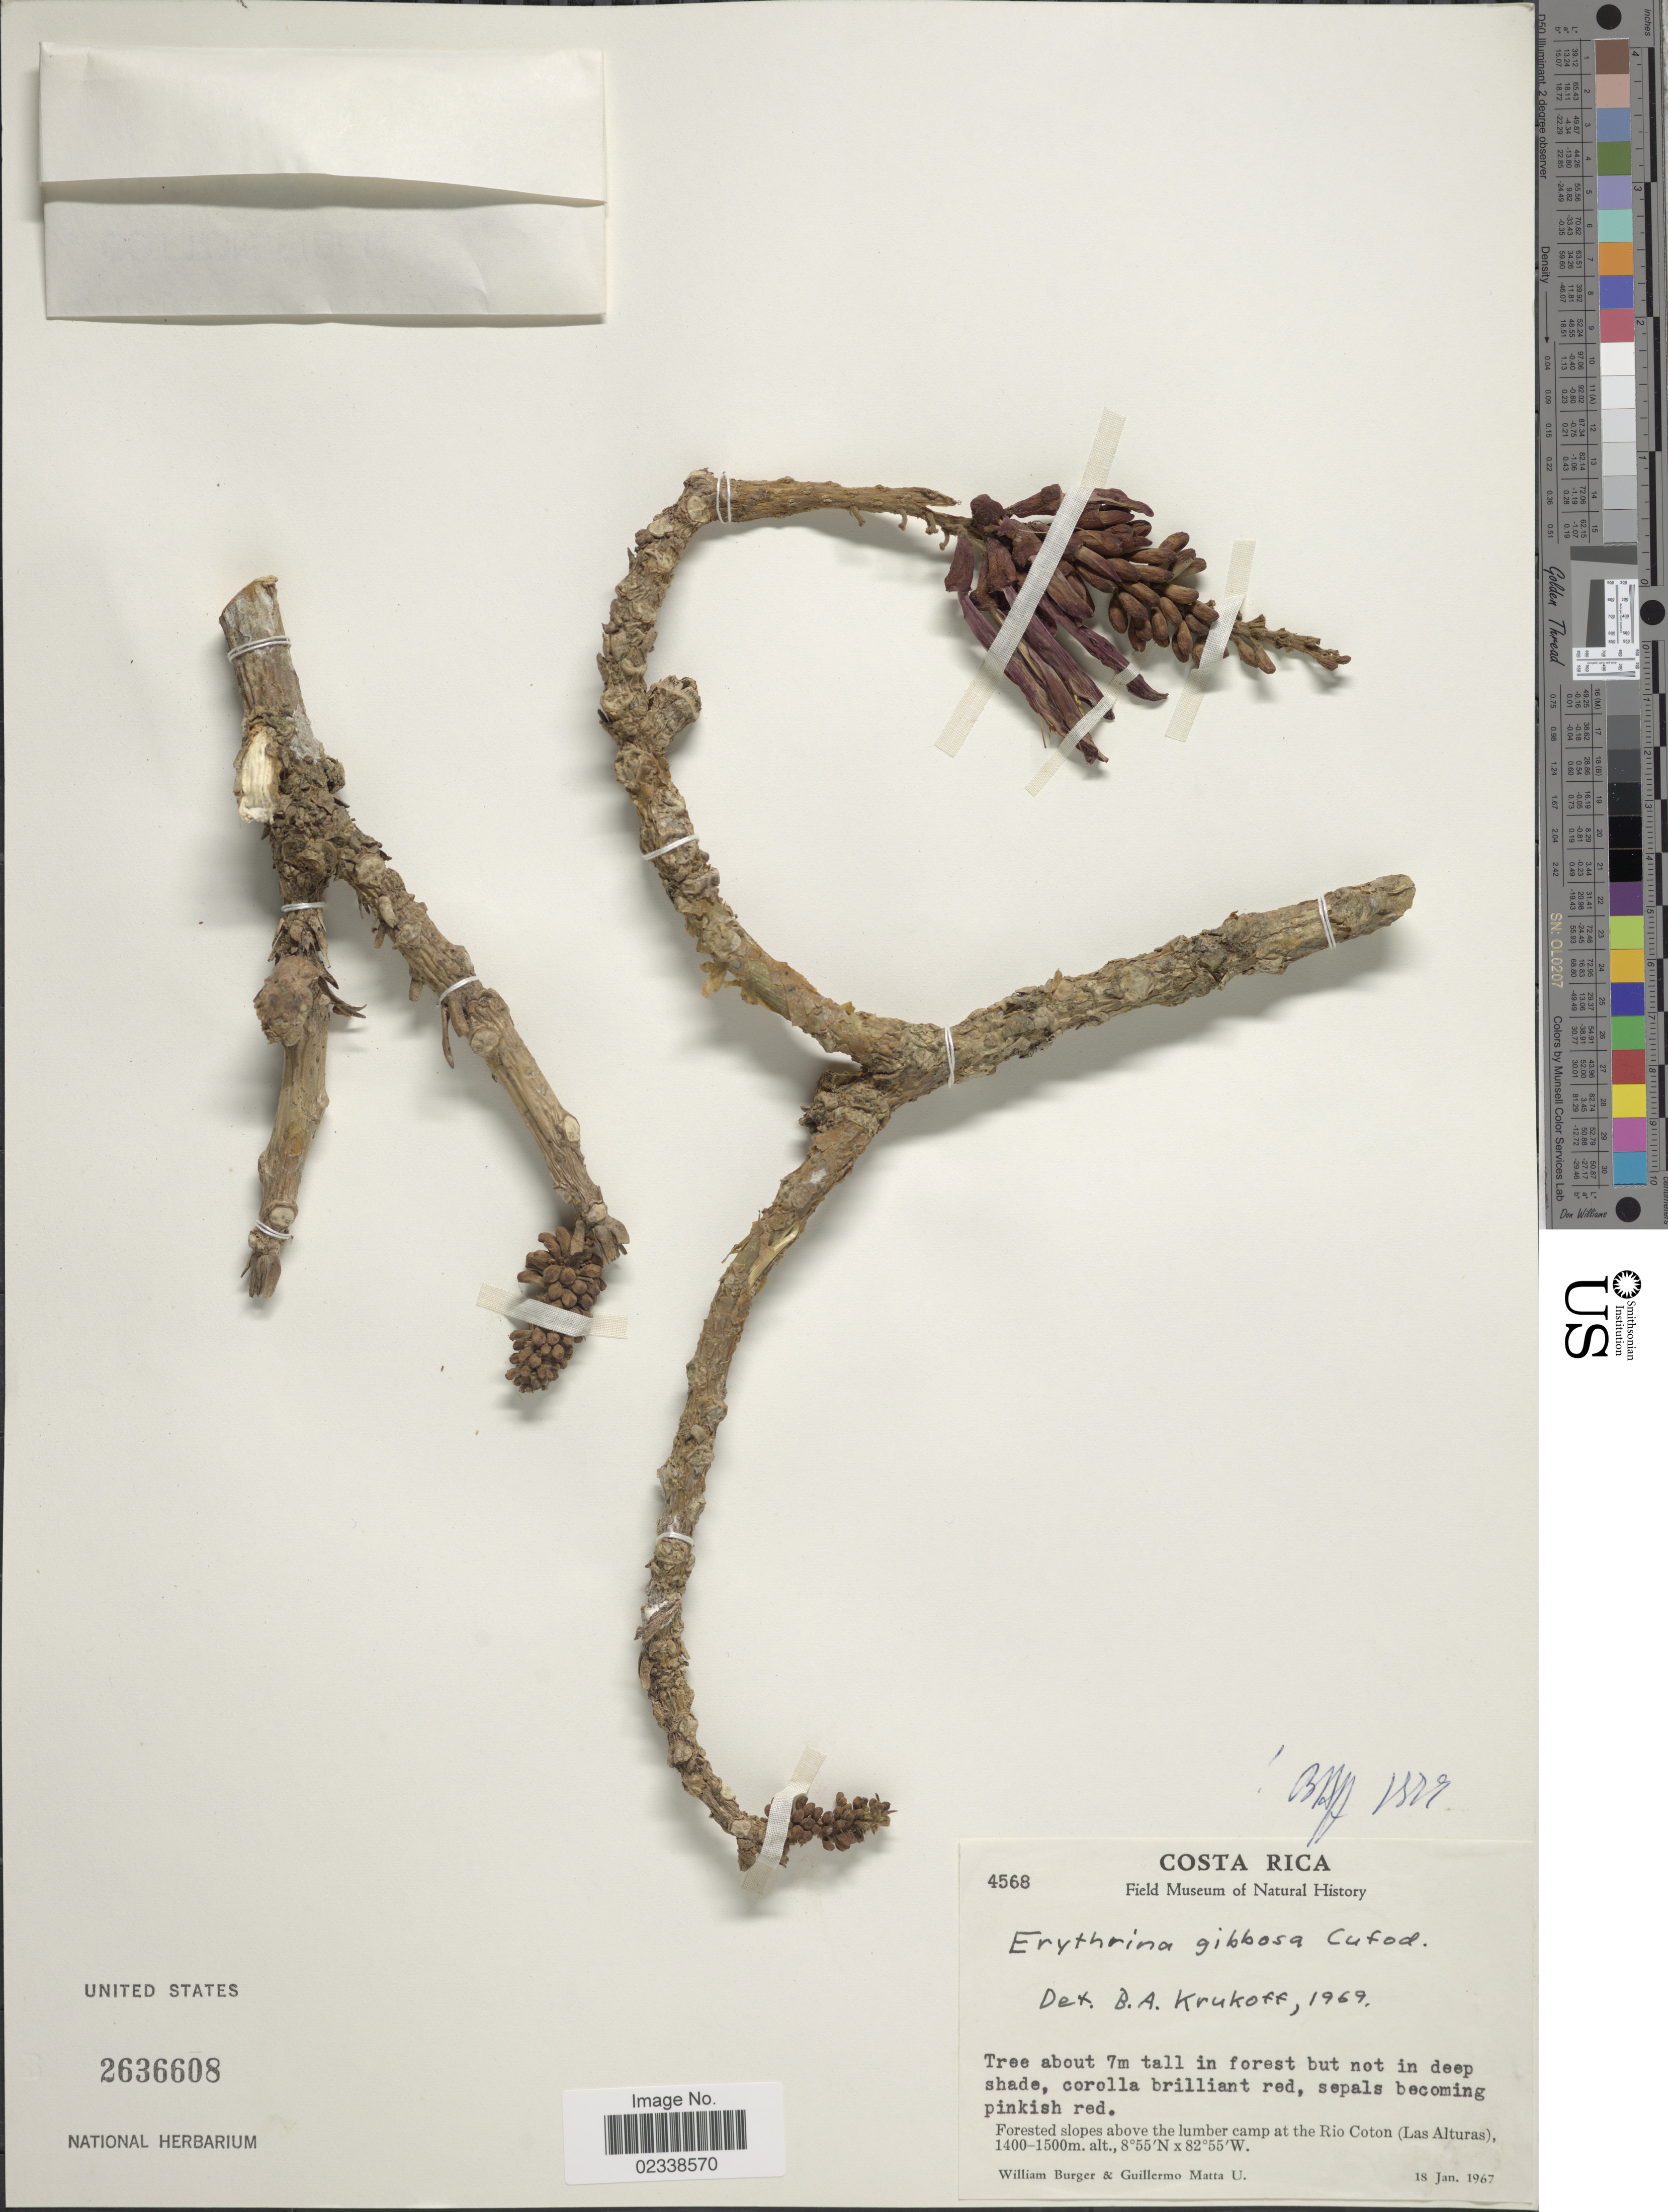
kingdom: Plantae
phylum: Tracheophyta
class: Magnoliopsida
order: Fabales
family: Fabaceae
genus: Erythrina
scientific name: Erythrina gibbosa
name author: Cufod.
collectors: W. Burger & G. Matta U.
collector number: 4568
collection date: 1967-01-18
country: Costa Rica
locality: above the lumber camp at the Rio Coton (Las Alturas)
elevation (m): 1400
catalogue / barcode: US 2636608